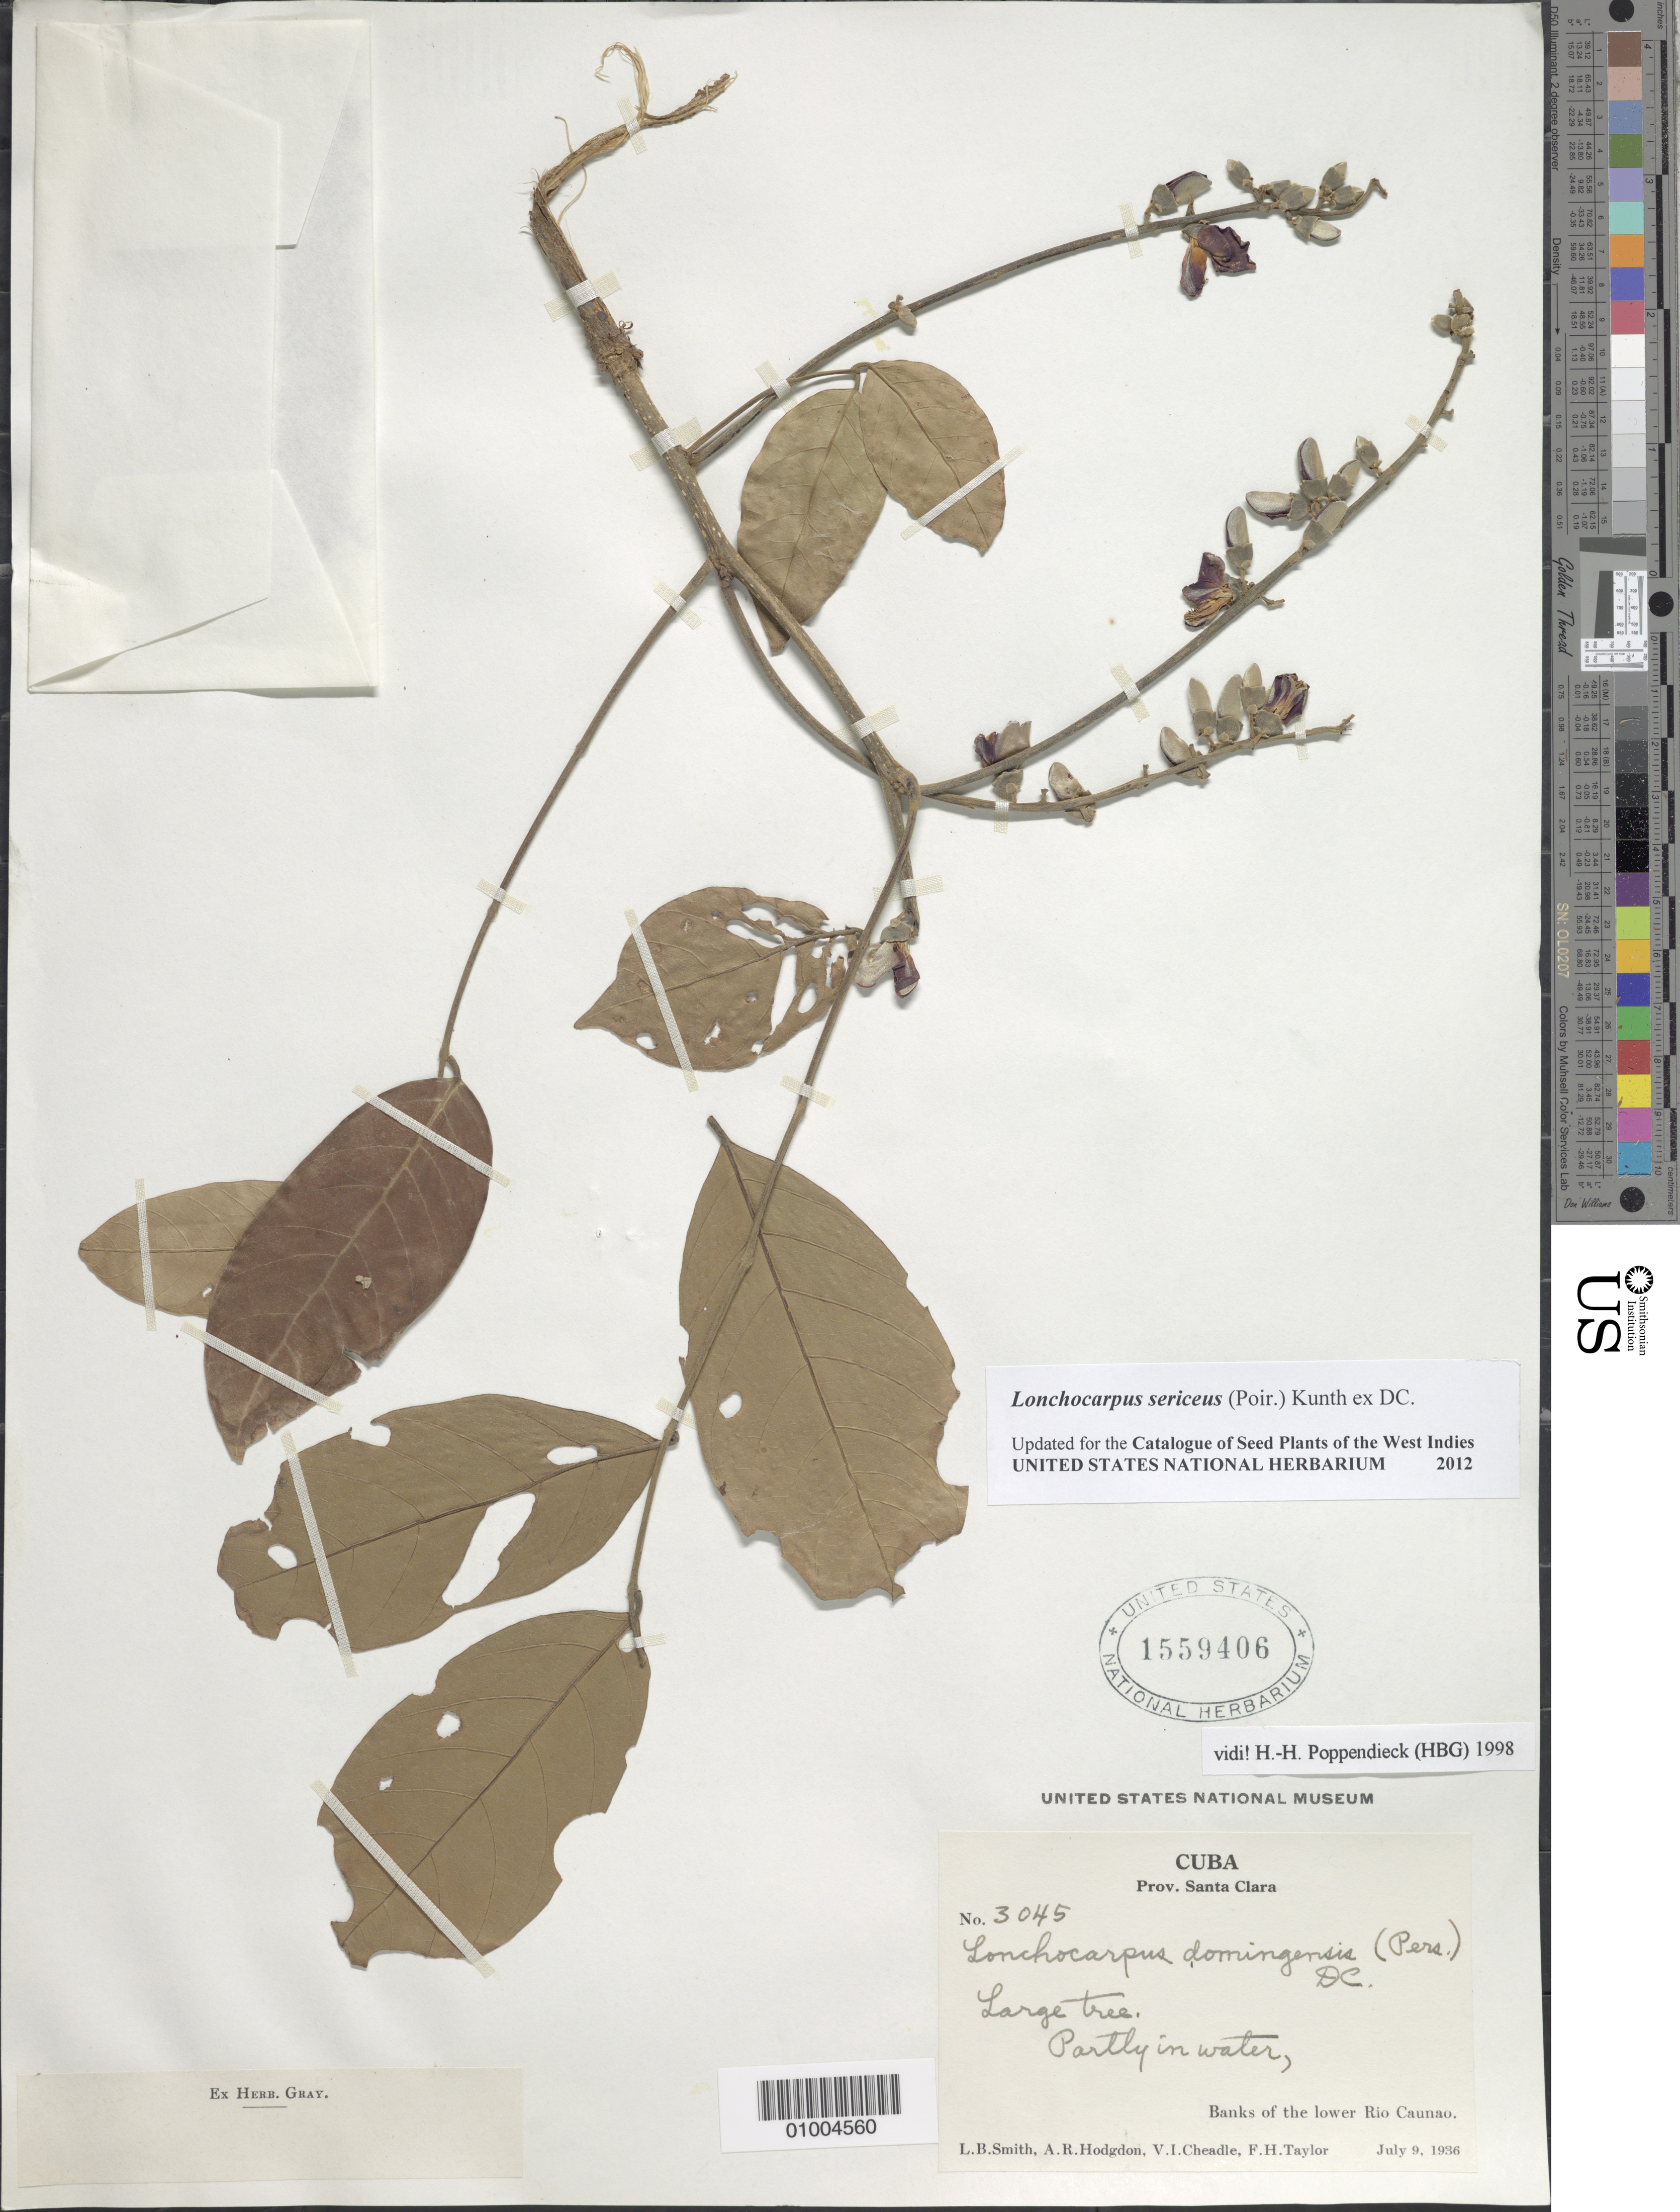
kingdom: Plantae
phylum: Tracheophyta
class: Magnoliopsida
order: Fabales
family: Fabaceae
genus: Lonchocarpus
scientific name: Lonchocarpus sericeus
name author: (Poir.) Kunth ex DC.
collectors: L. Smith, A. R. Hodgdon, V. I. Cheadle & F. H. Taylor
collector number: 3045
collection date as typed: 09 Jul 1936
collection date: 1936-07-09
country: Cuba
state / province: Villa Clara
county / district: Santa Clara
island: Cuba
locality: Banks of the Lower Rio Caunao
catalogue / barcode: US 1559406